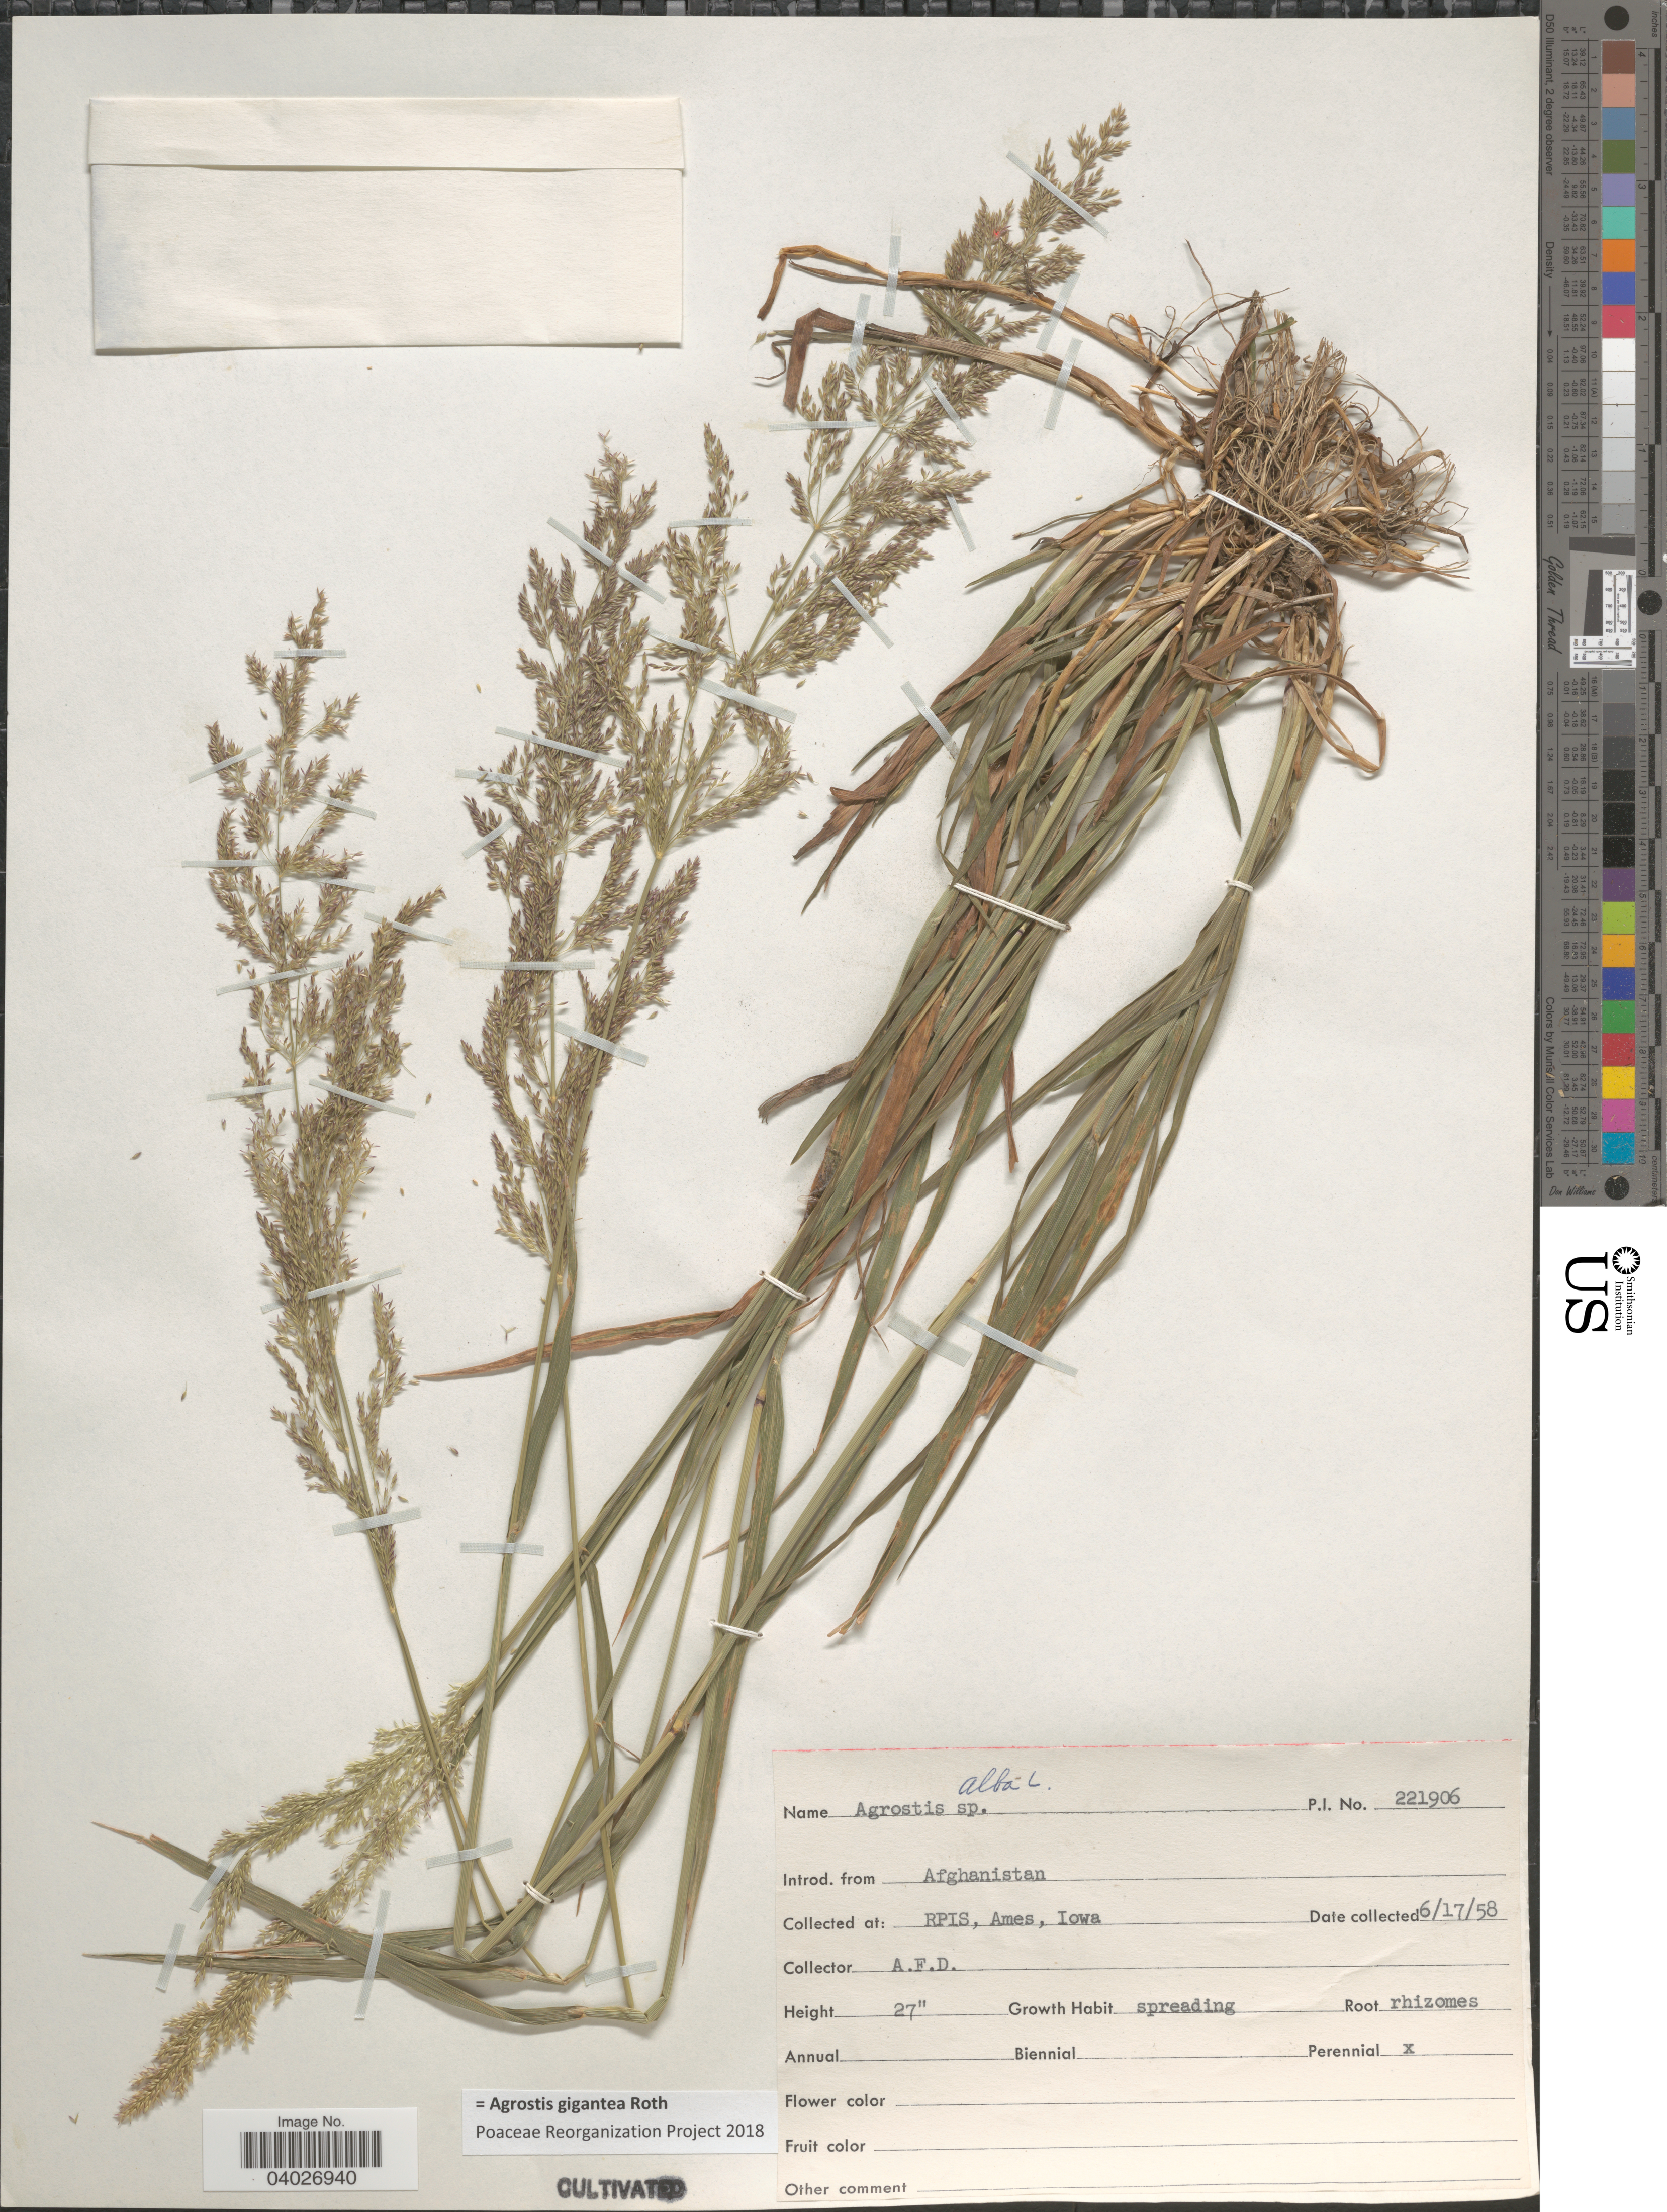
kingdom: Plantae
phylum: Tracheophyta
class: Liliopsida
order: Poales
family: Poaceae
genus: Agrostis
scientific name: Agrostis gigantea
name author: Roth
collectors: A. D.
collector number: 221906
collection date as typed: Transcribed d/m/y: 17/6/58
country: United States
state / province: Iowa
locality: RPIS, Ames.